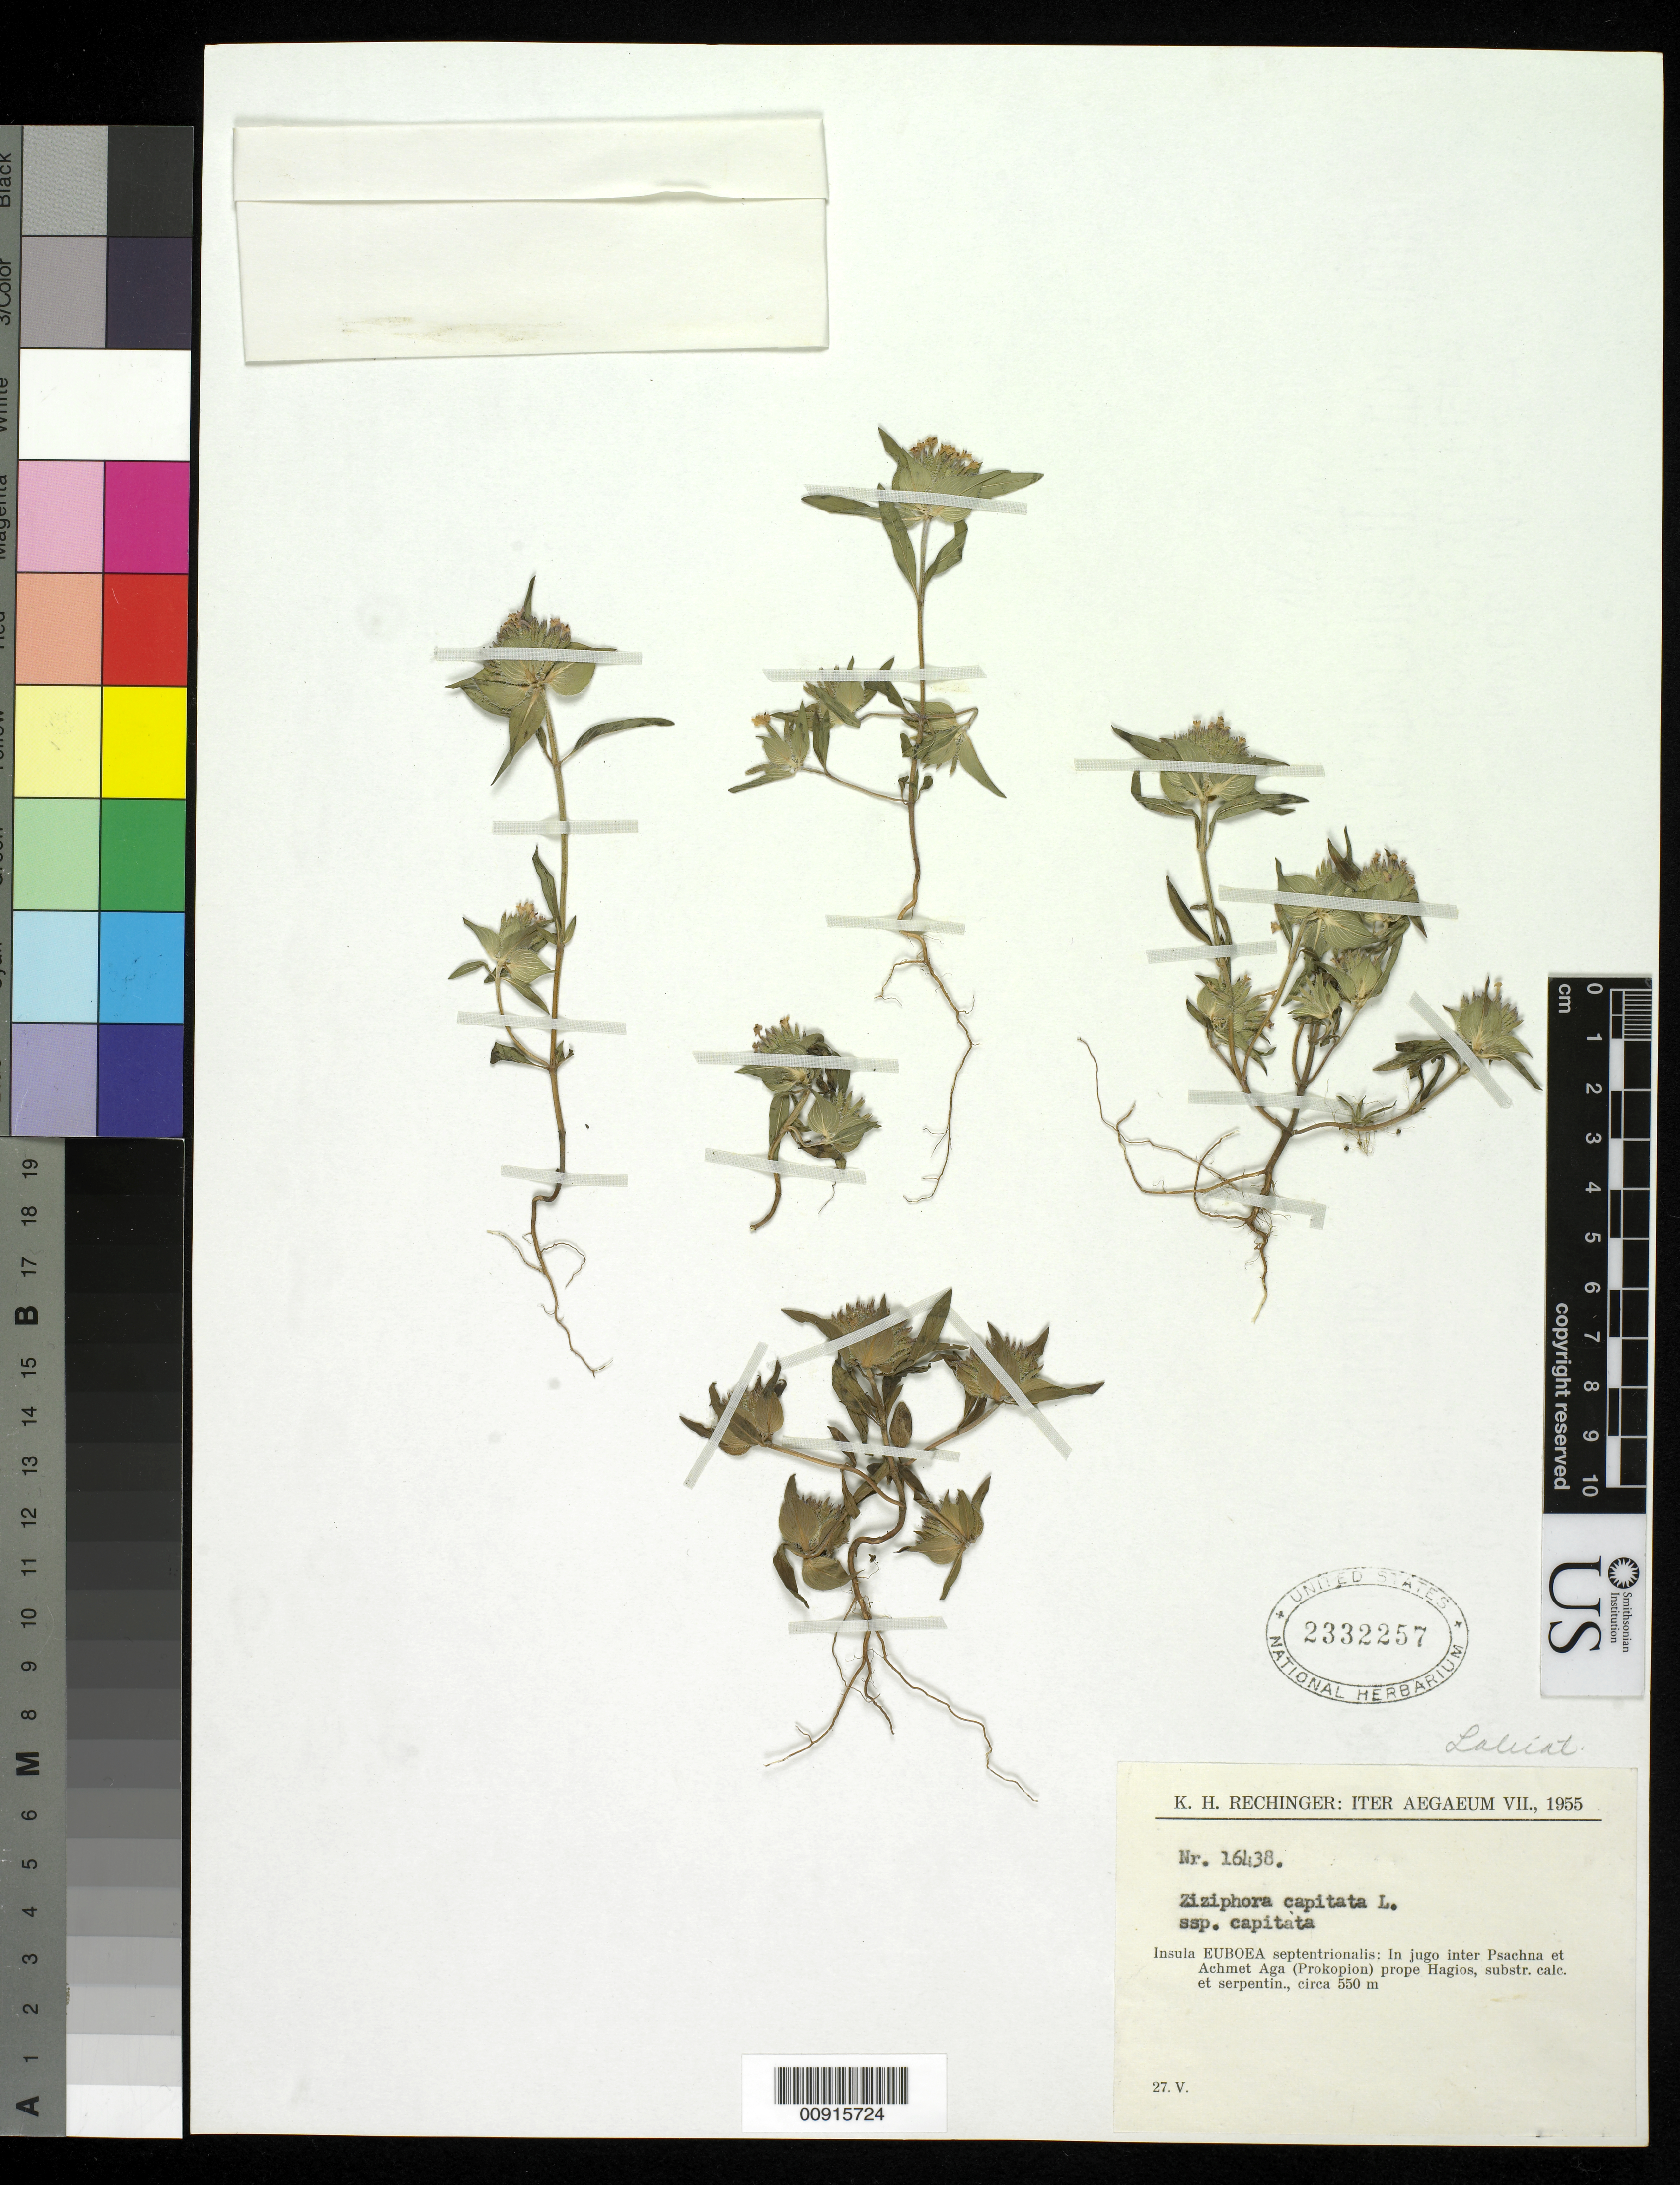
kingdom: Plantae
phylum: Tracheophyta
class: Magnoliopsida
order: Lamiales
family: Lamiaceae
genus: Ziziphora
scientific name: Ziziphora capitata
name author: L.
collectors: K. H. Rechinger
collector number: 16438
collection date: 1955-05-27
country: Greece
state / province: Central Greece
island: Euboea Island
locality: between Psachna and Achmet Aga (Prokopion) near Hagios (Messapioi municipality)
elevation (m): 550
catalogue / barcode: US 2332257